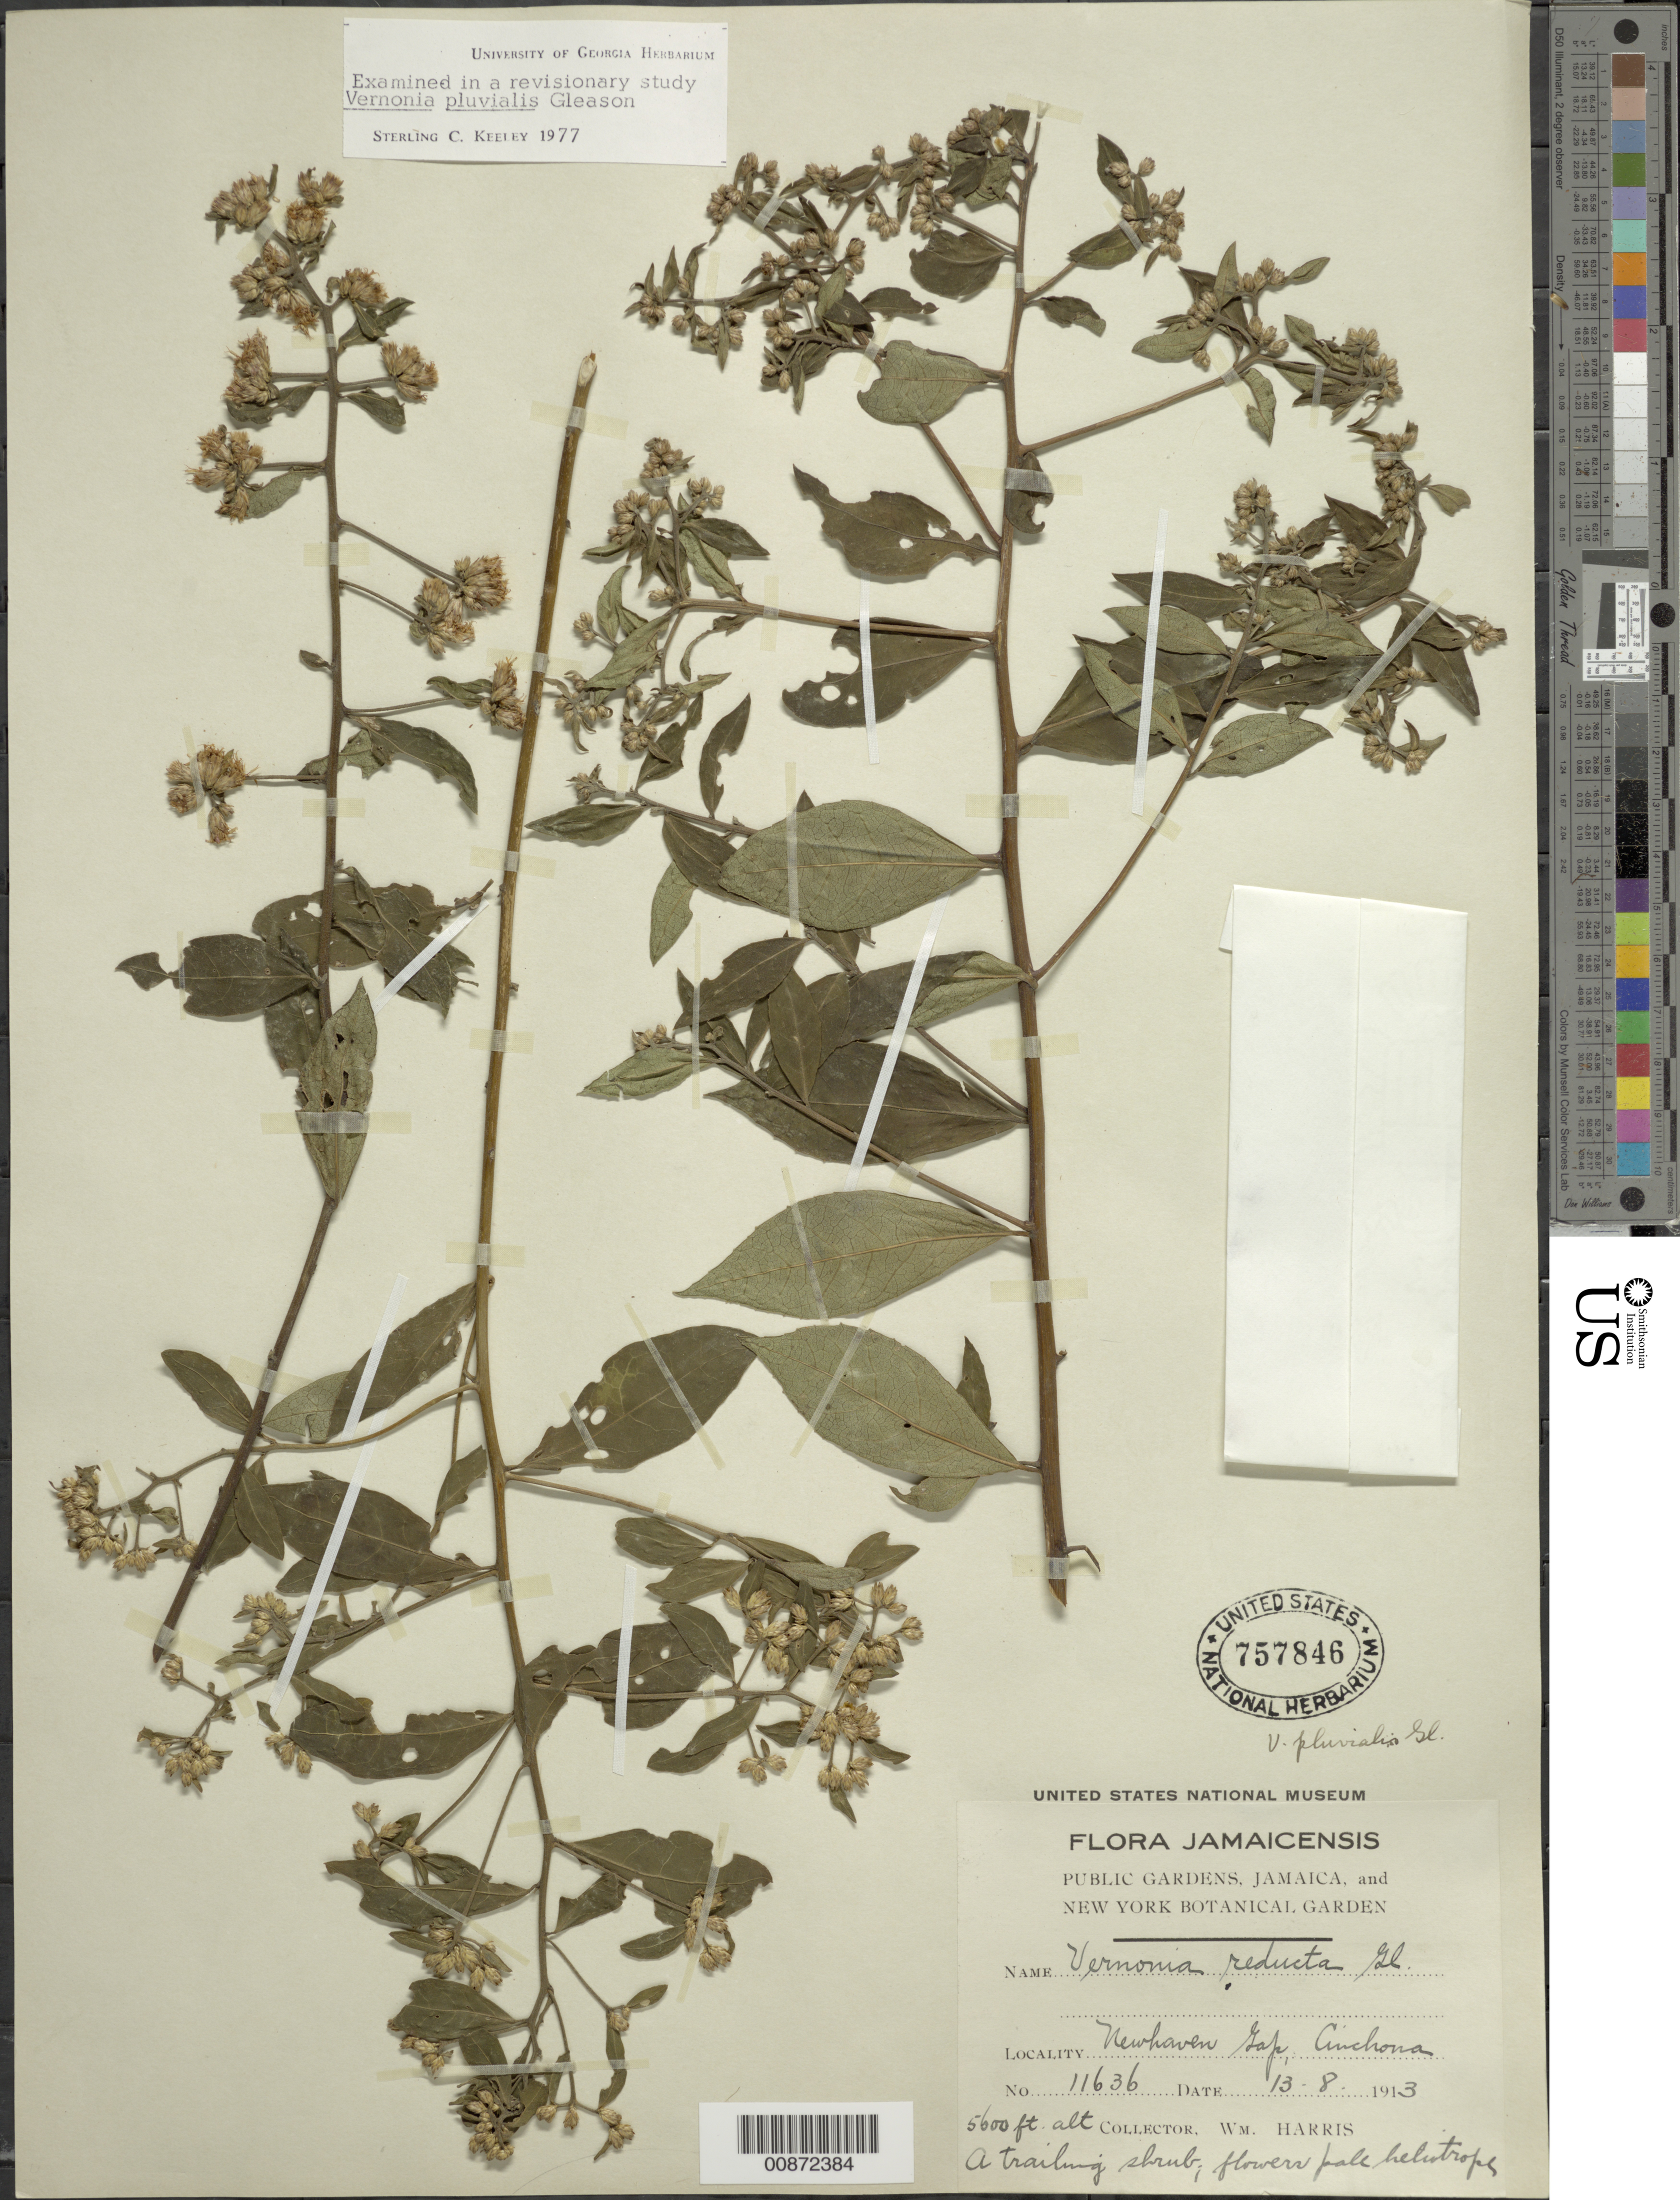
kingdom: Plantae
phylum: Tracheophyta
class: Magnoliopsida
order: Asterales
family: Asteraceae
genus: Lepidaploa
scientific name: Lepidaploa pluvialis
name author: (Gleason) H. Rob.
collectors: W. H. Harris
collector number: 11636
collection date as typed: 13 Aug 1913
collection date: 1913-08-13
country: Jamaica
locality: Newhaven Gap, Cinchona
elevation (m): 1707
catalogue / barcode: US 757846